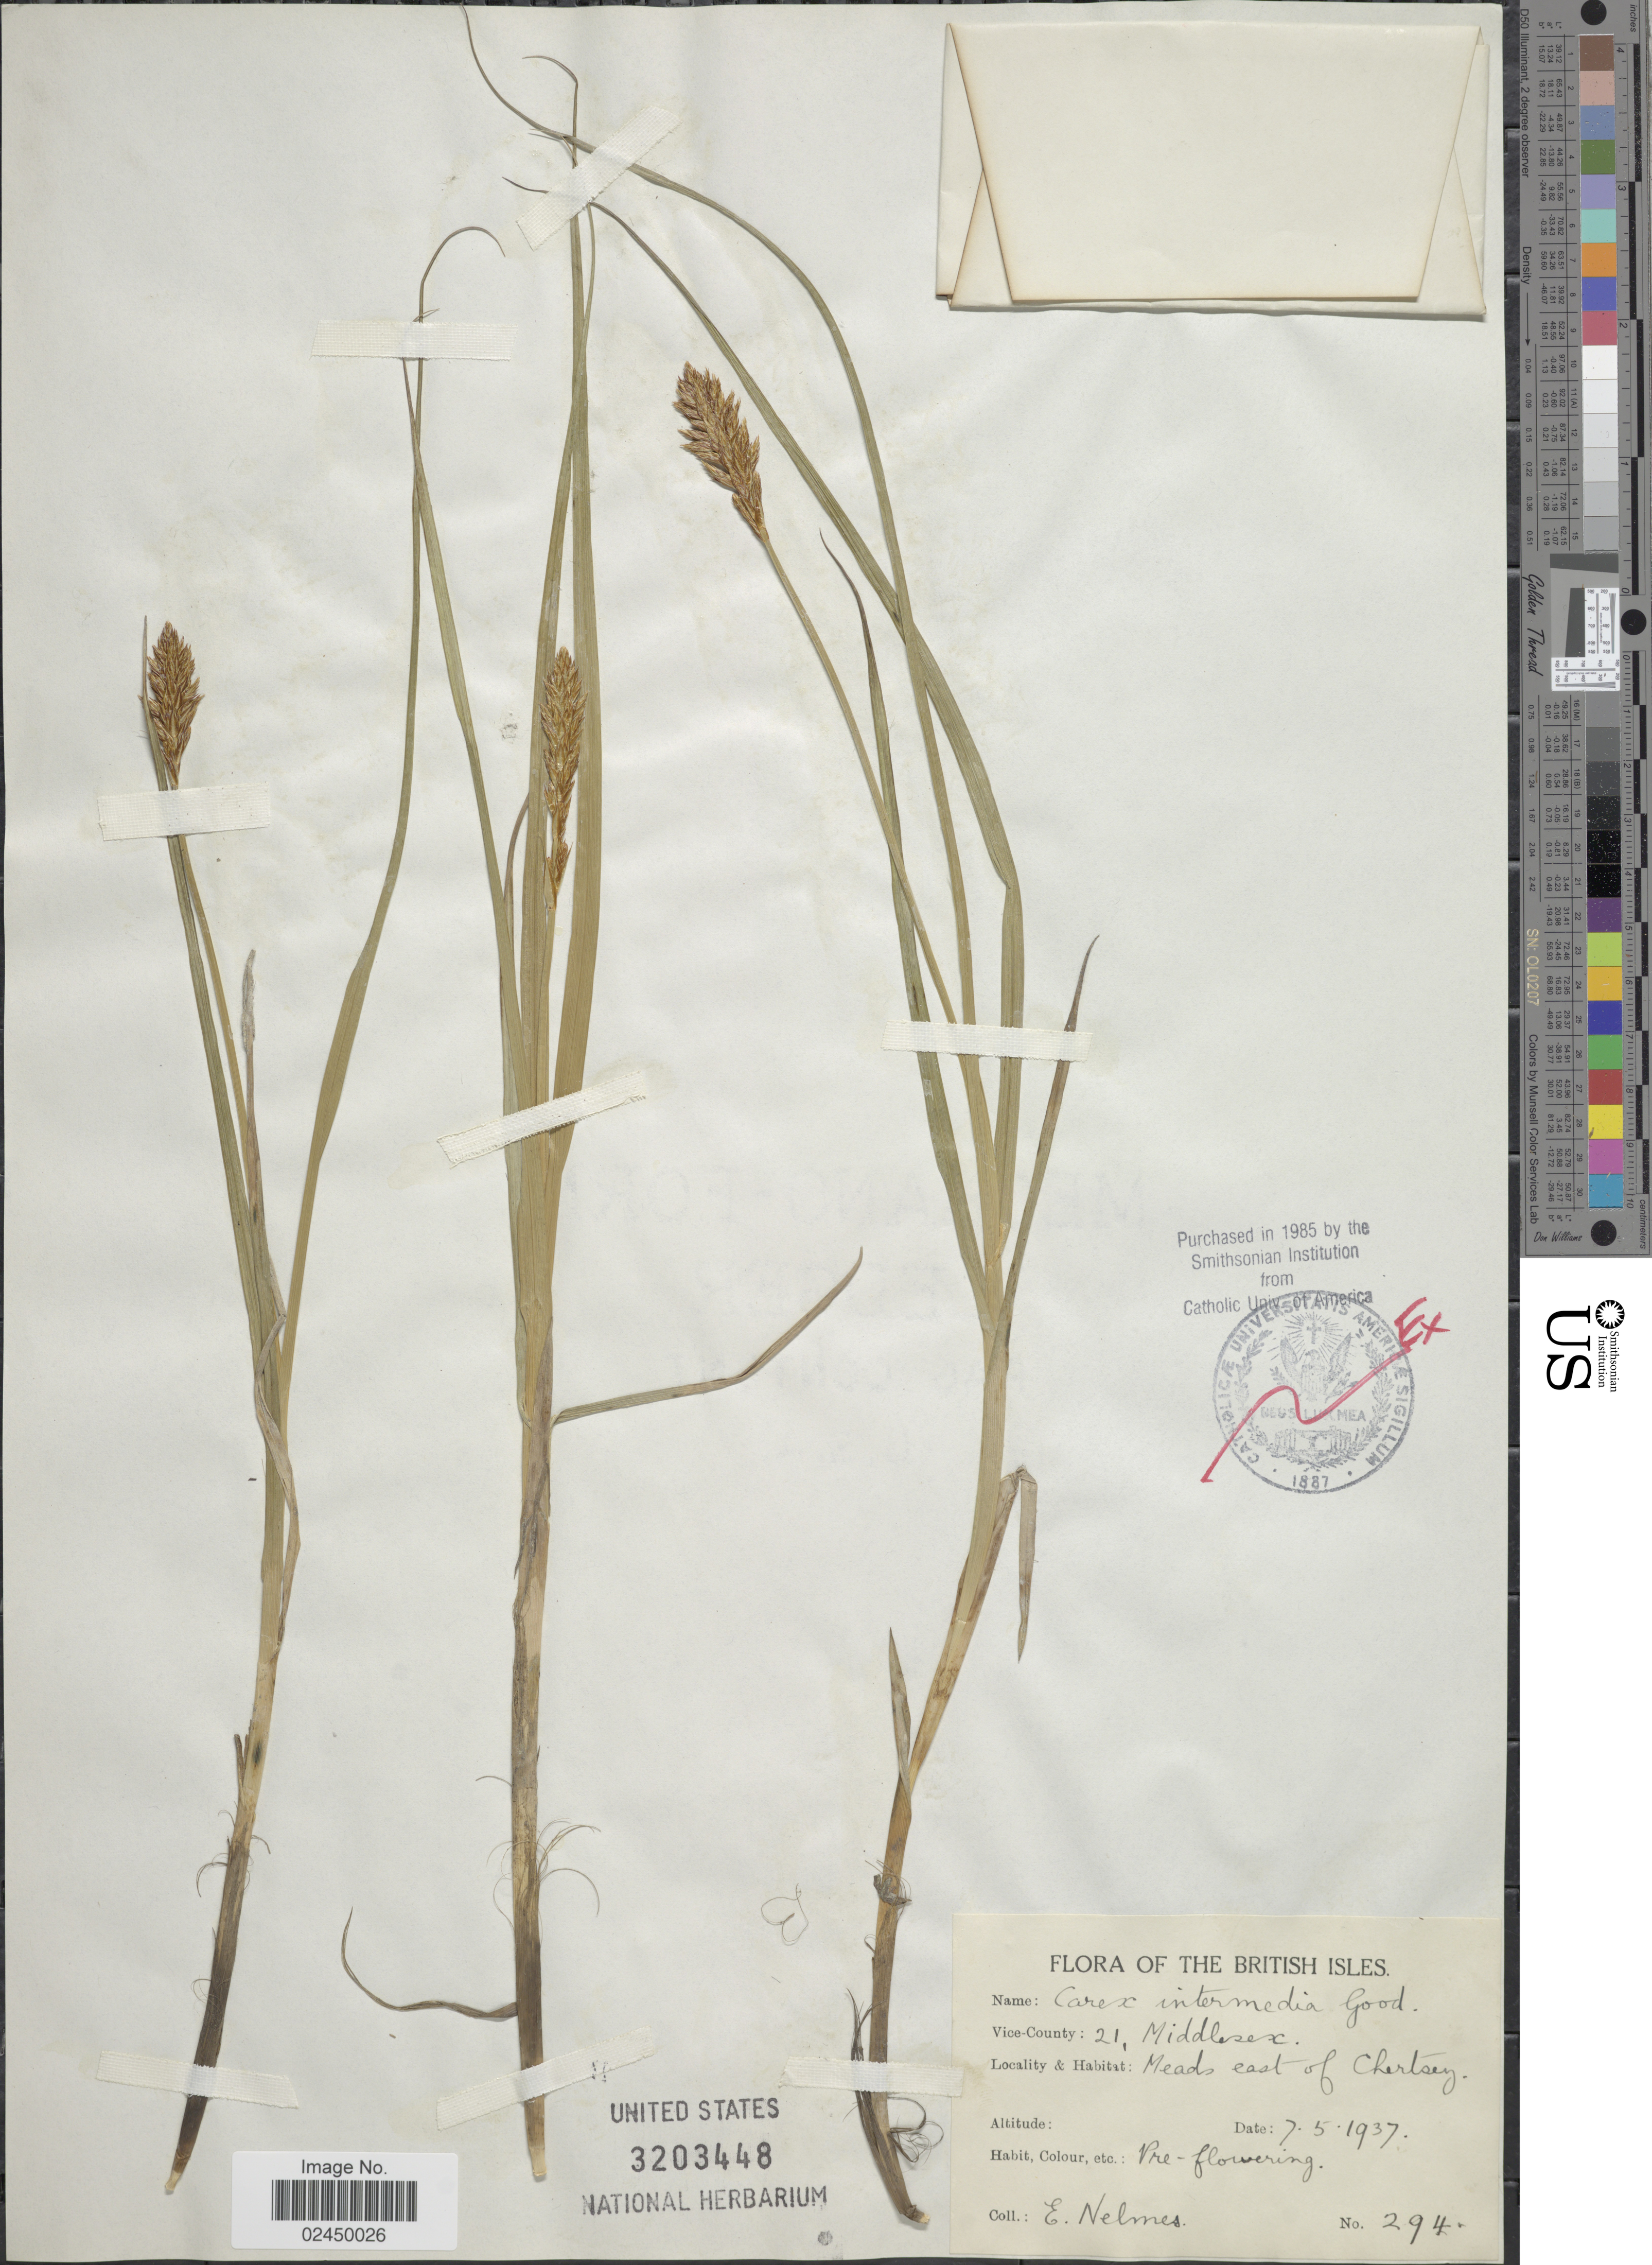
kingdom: Plantae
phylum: Tracheophyta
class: Liliopsida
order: Poales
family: Cyperaceae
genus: Carex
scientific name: Carex disticha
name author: Huds.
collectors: E. Nelmes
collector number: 294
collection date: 1937-05-07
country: United Kingdom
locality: British Isles. 21, Middlesex. Meads east of Chertsey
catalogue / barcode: US 3203448